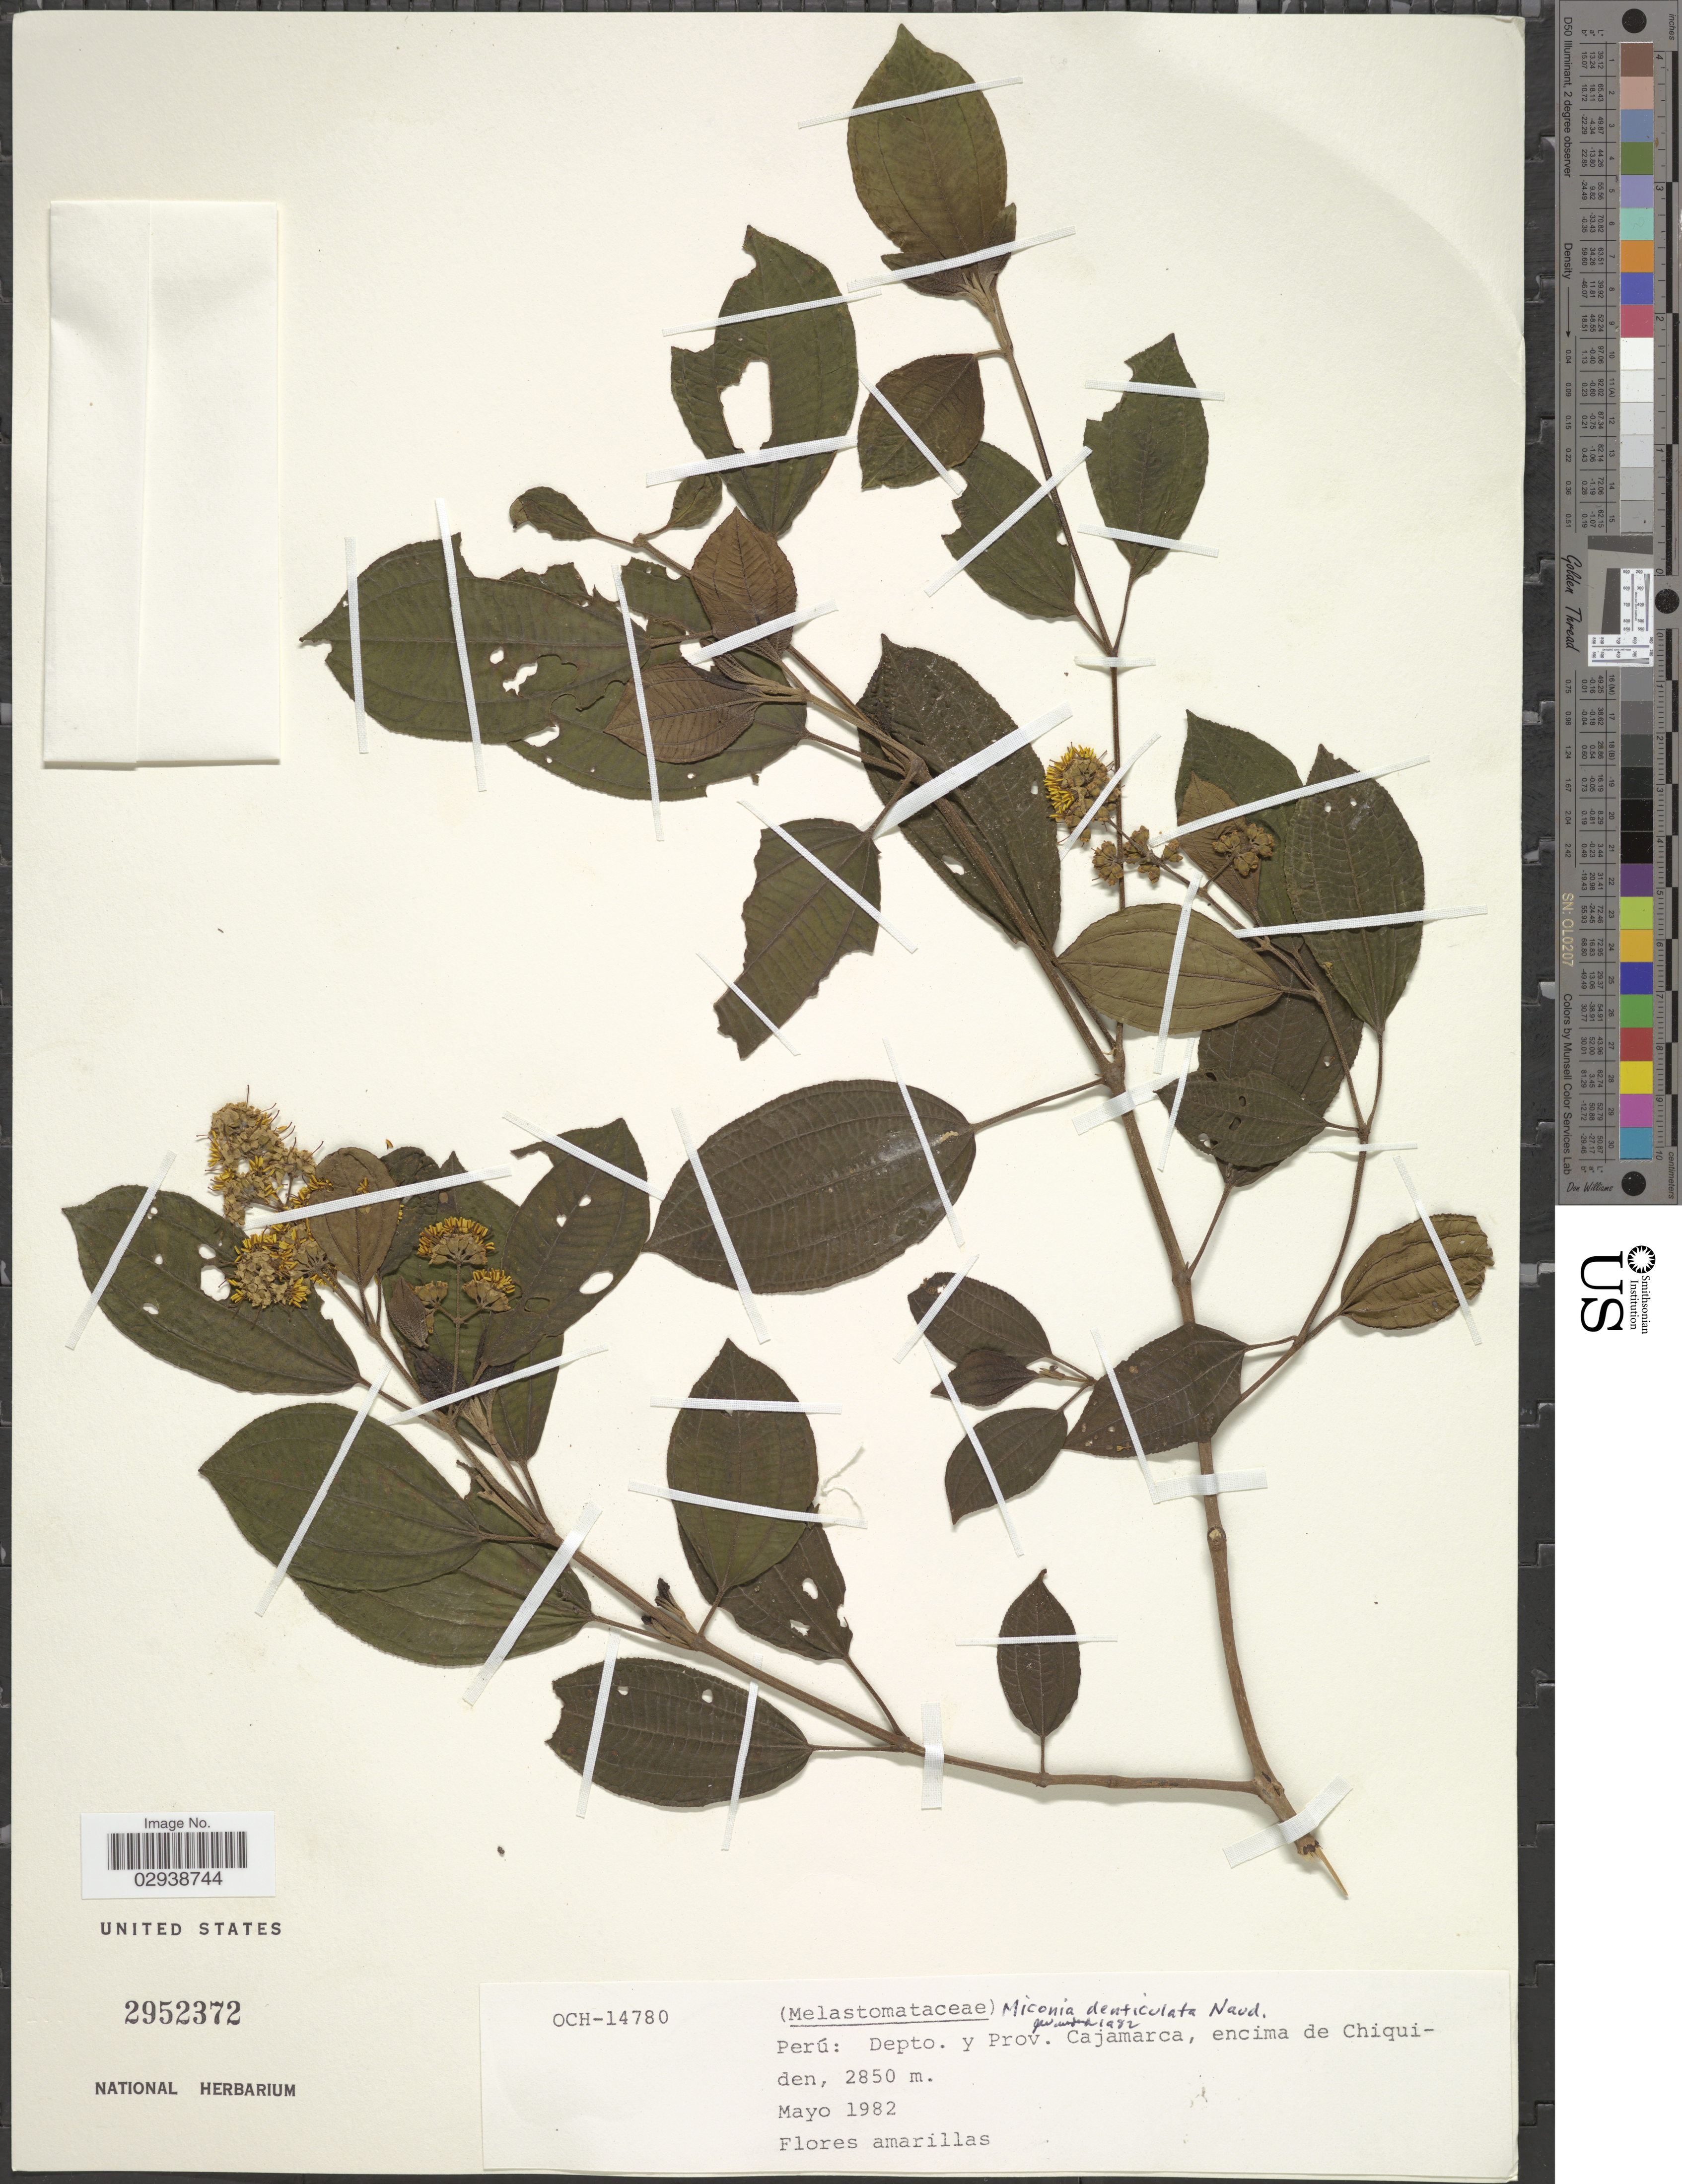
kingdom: Plantae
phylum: Tracheophyta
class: Magnoliopsida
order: Myrtales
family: Melastomataceae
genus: Miconia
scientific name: Miconia denticulata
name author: Naudin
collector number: OCH-14780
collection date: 1982-05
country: Peru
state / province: Cajamarca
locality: Depto. y Prov. Cajamarca, encima de Chiquiden.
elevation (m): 2850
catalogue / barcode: US 2952372